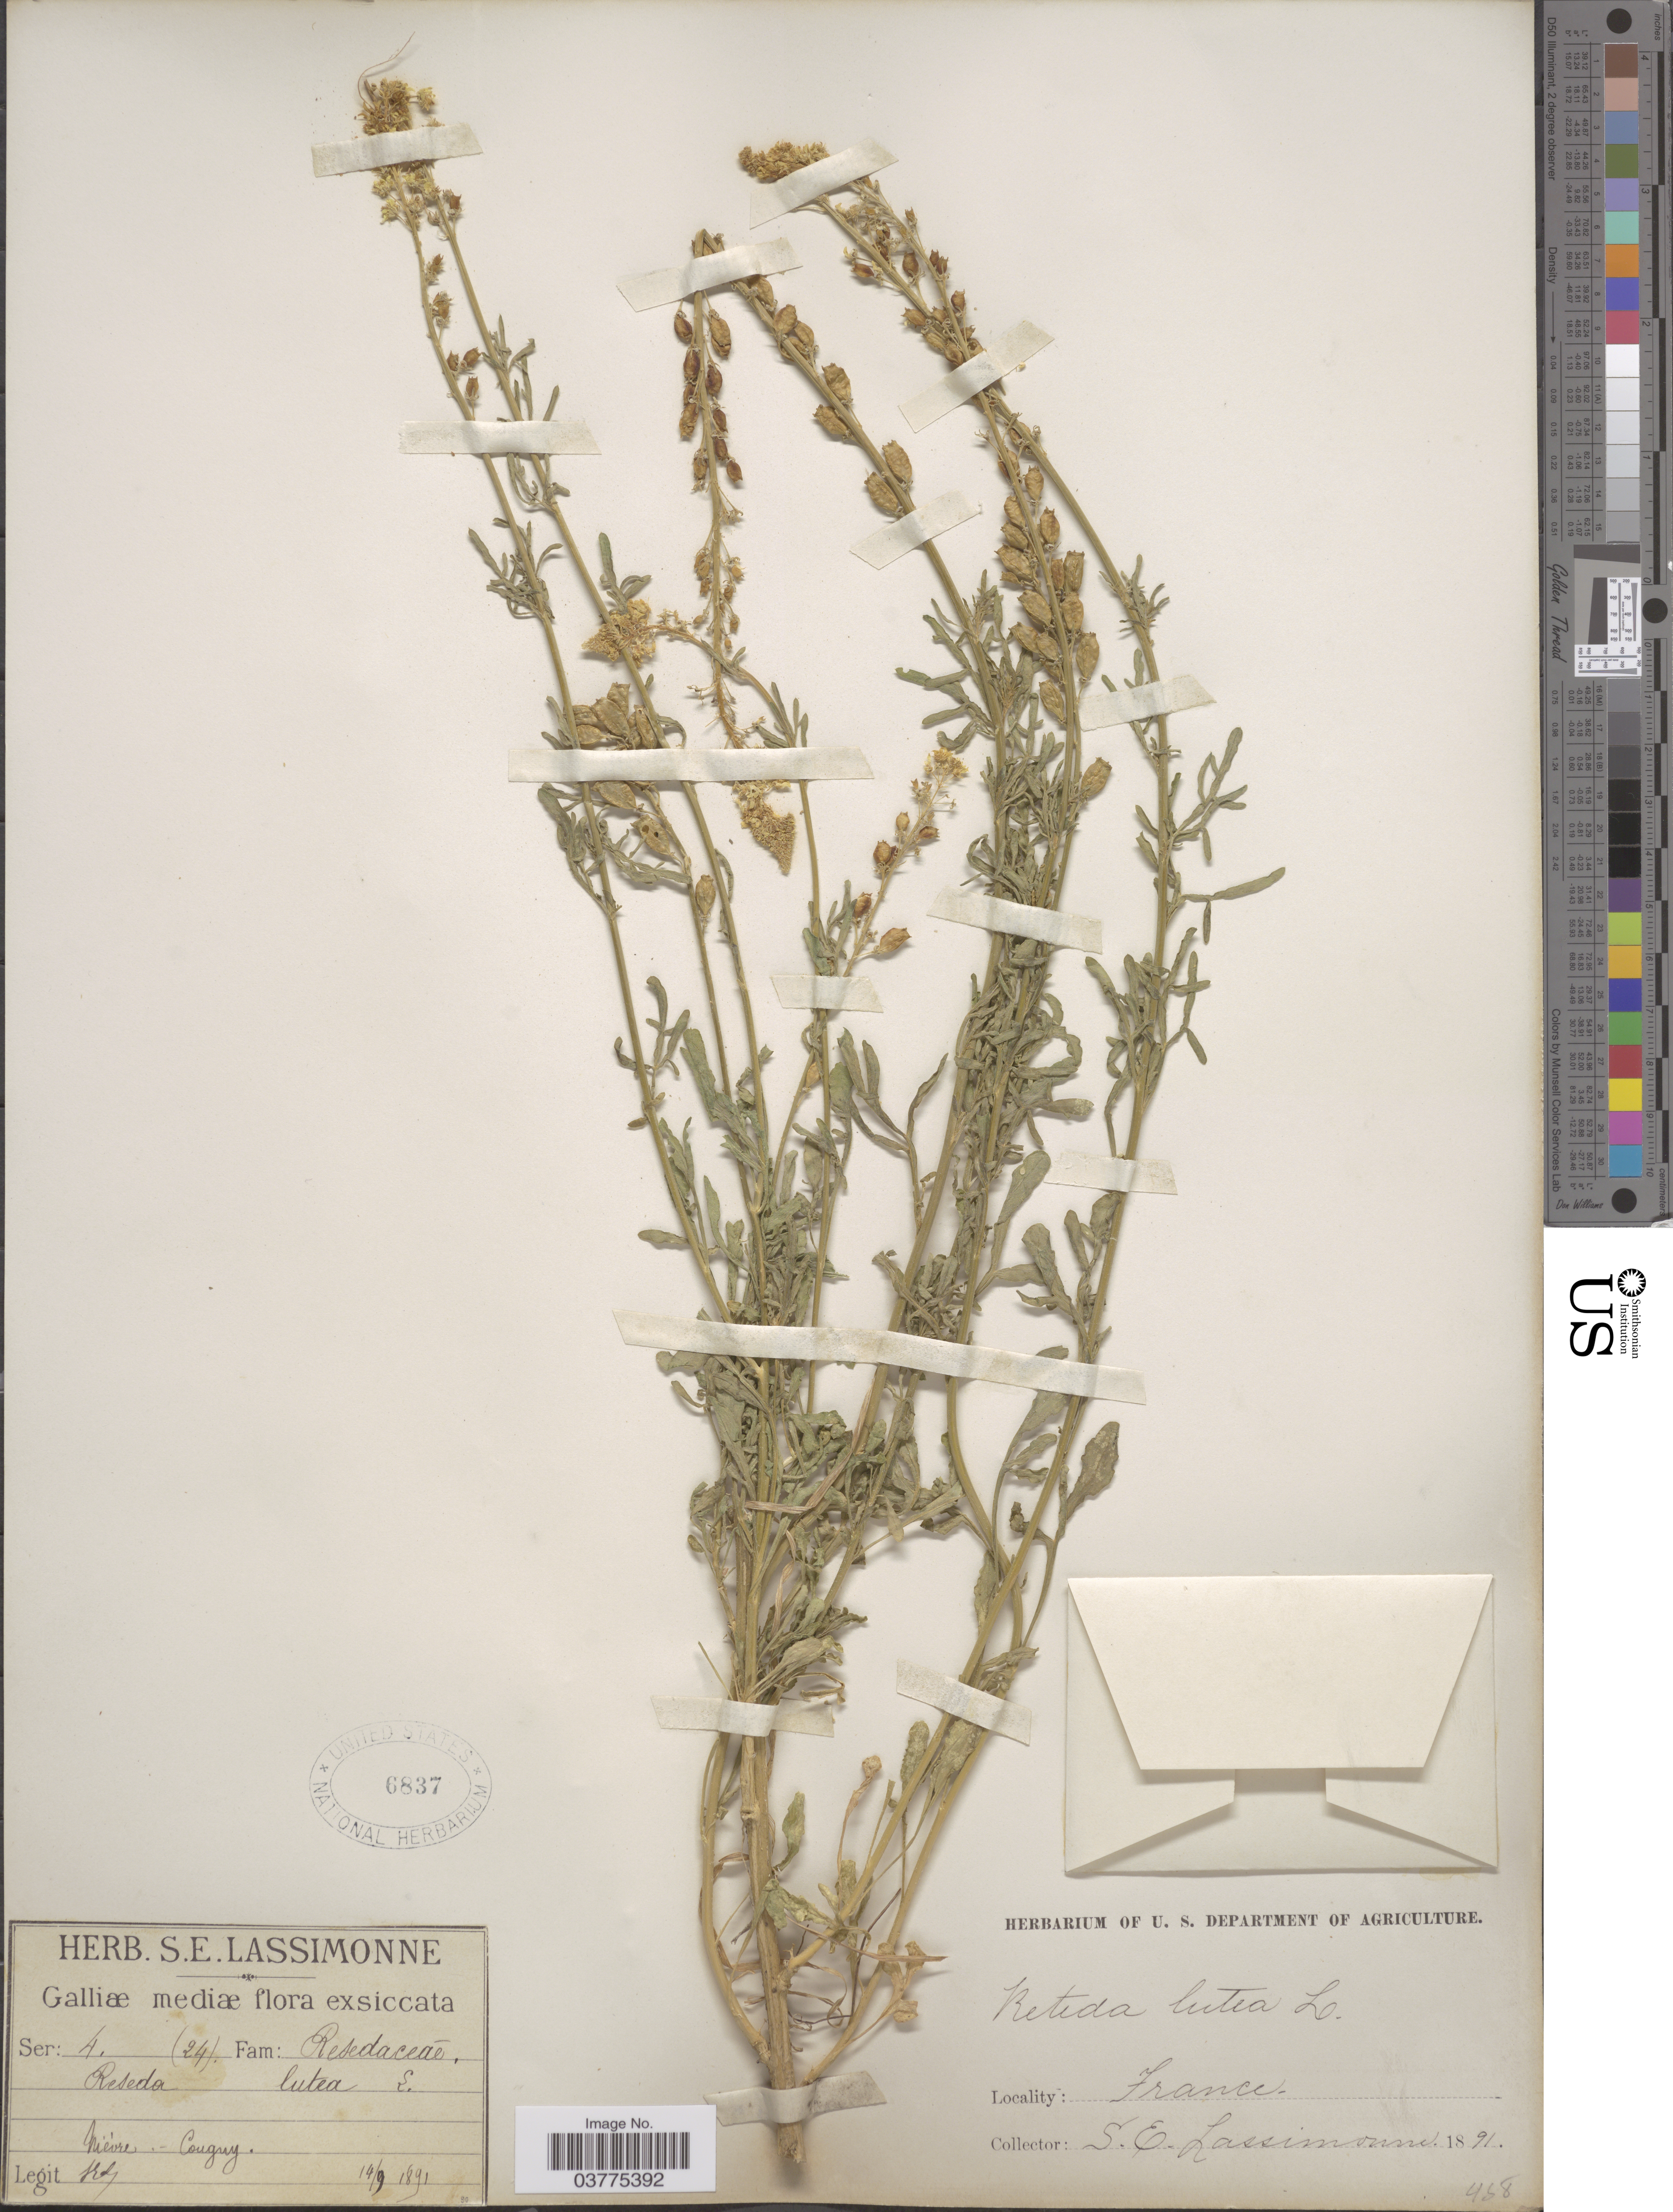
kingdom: Plantae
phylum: Tracheophyta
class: Magnoliopsida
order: Brassicales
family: Resedaceae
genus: Reseda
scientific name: Reseda lutea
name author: L.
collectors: S. Lassimonne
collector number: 24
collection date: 1891-09-14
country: France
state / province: Bourgogne-Franche-Comté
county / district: Nièvre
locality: Galliæ mediæ. Nievre - Pougny.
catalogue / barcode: US 6837